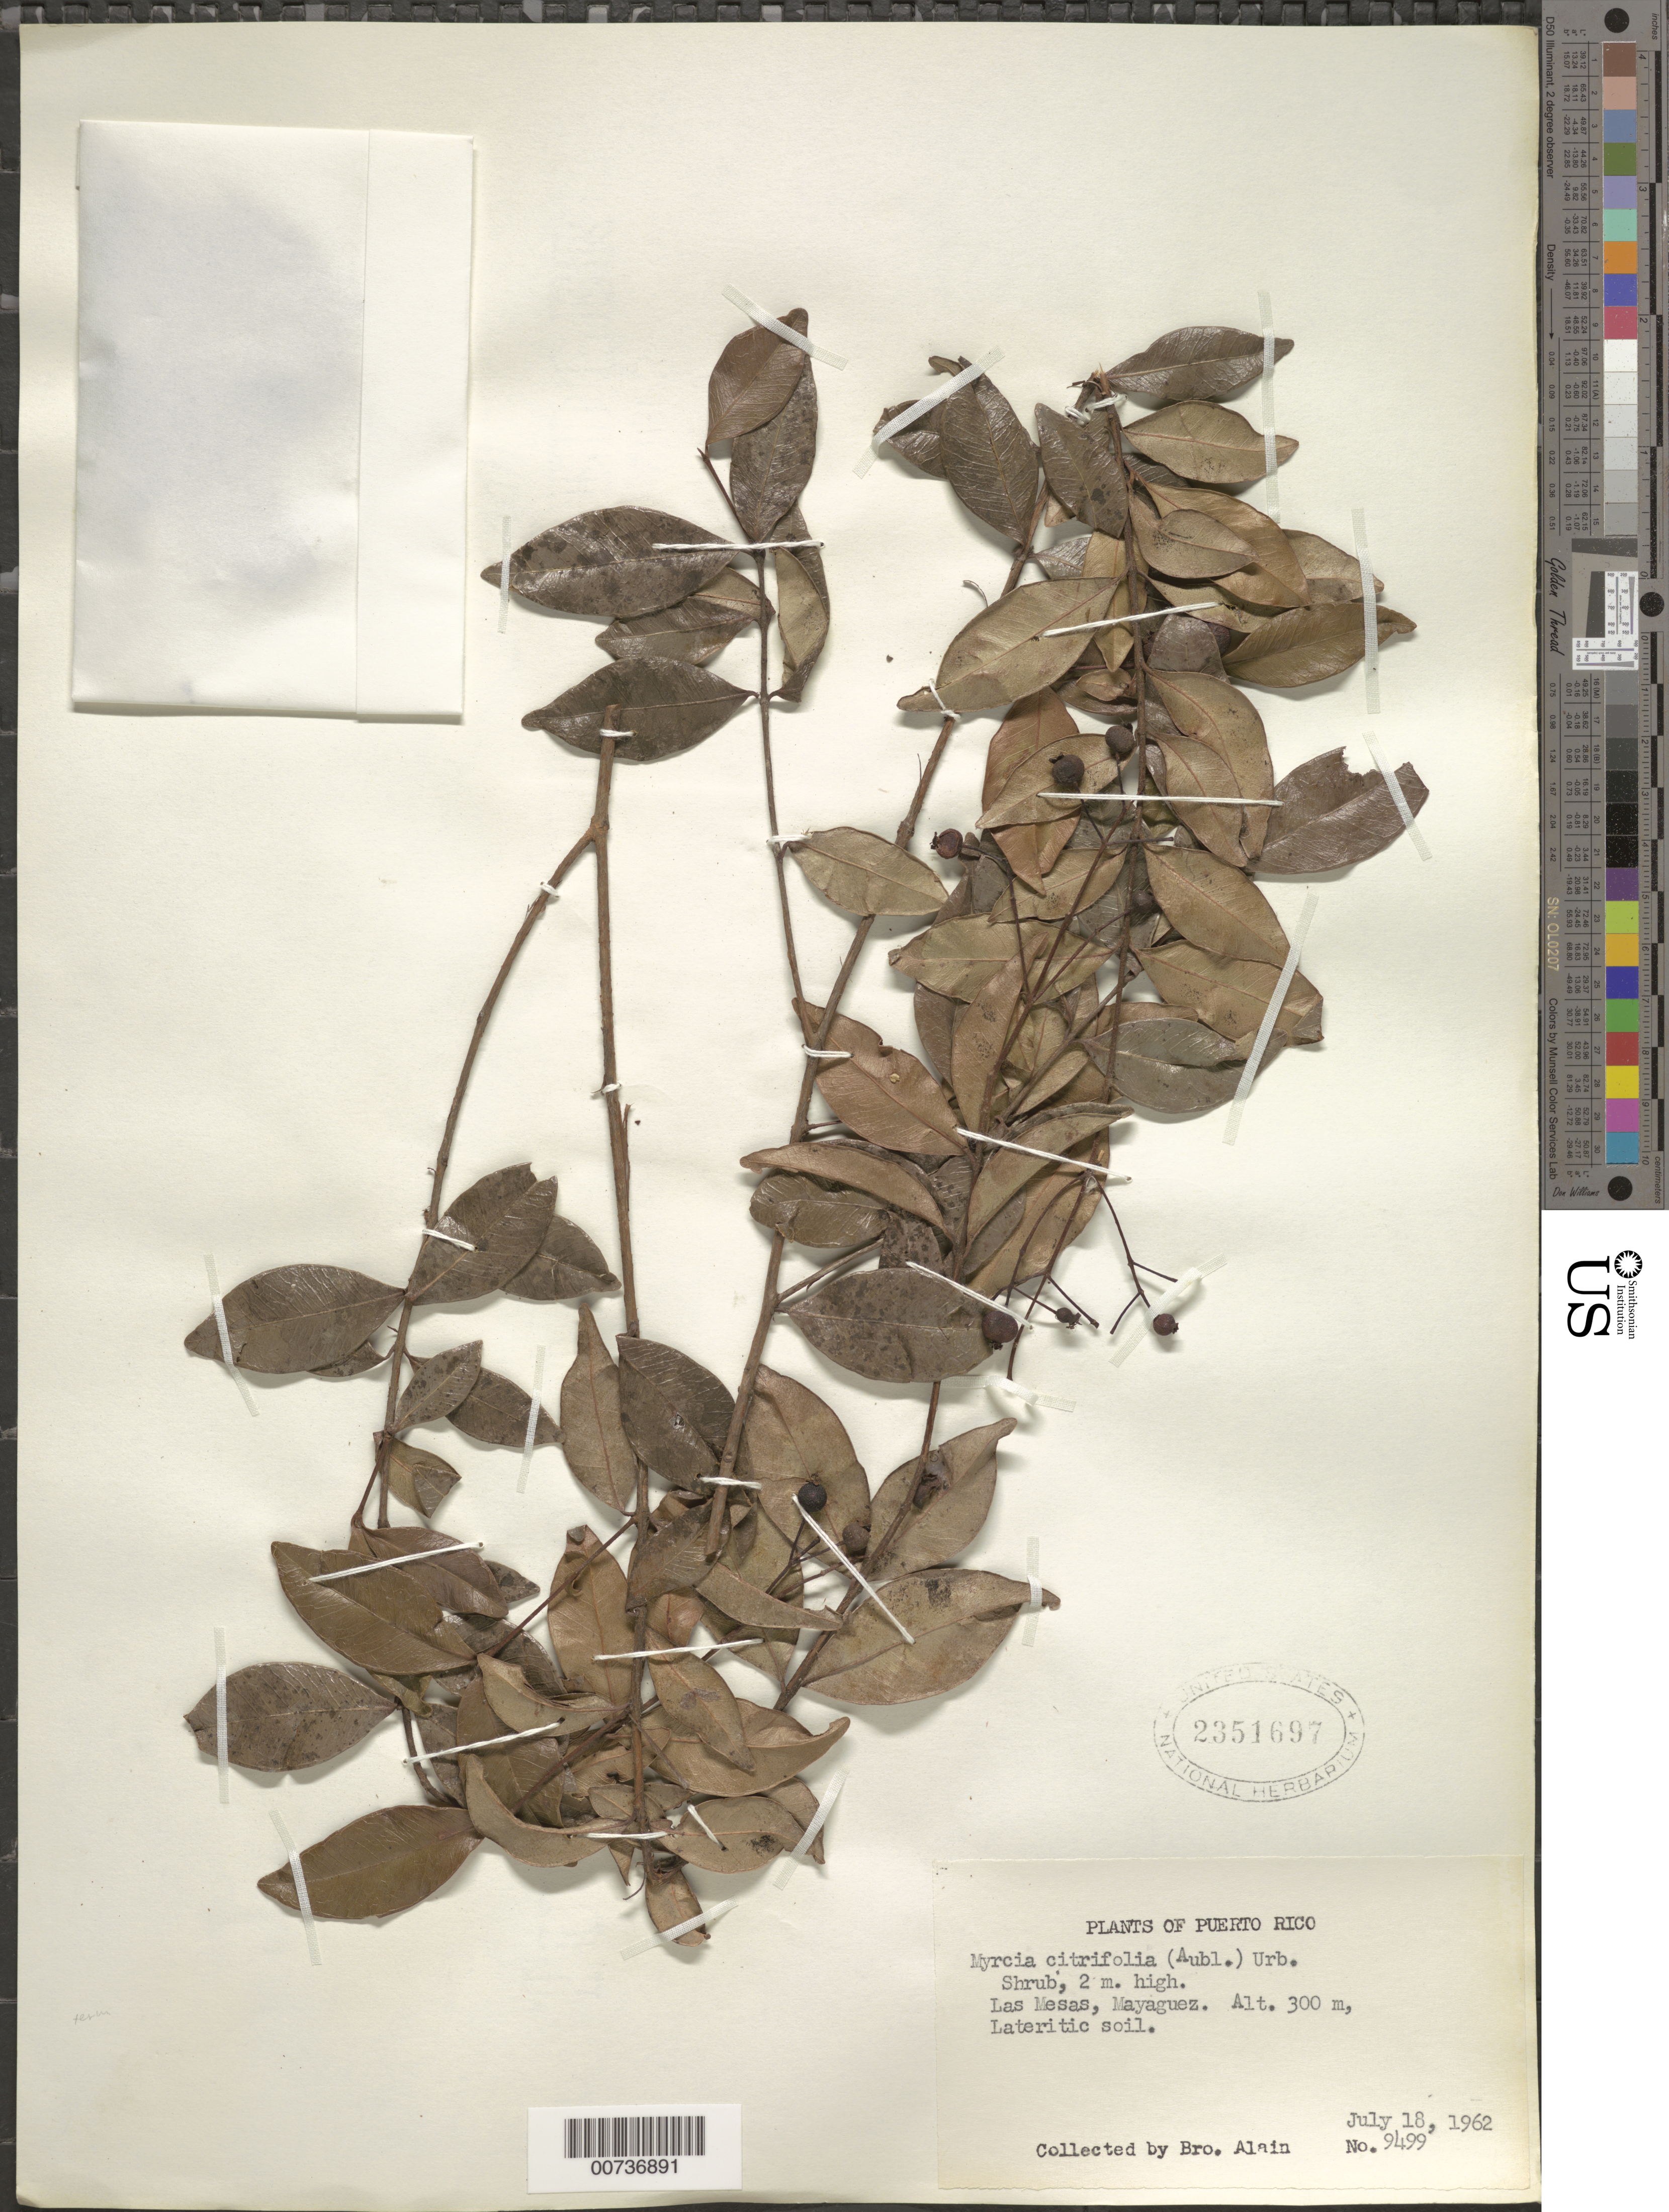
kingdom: Plantae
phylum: Tracheophyta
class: Magnoliopsida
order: Myrtales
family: Myrtaceae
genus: Myrcia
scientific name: Myrcia citrifolia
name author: (Aubl.) Urb.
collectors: A. H. Liogier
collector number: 9499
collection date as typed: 18 Jul 1962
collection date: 1962-07-18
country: Puerto Rico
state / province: Mayagüez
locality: Las Mesas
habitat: Lateritic soil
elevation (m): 300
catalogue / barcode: US 2351697